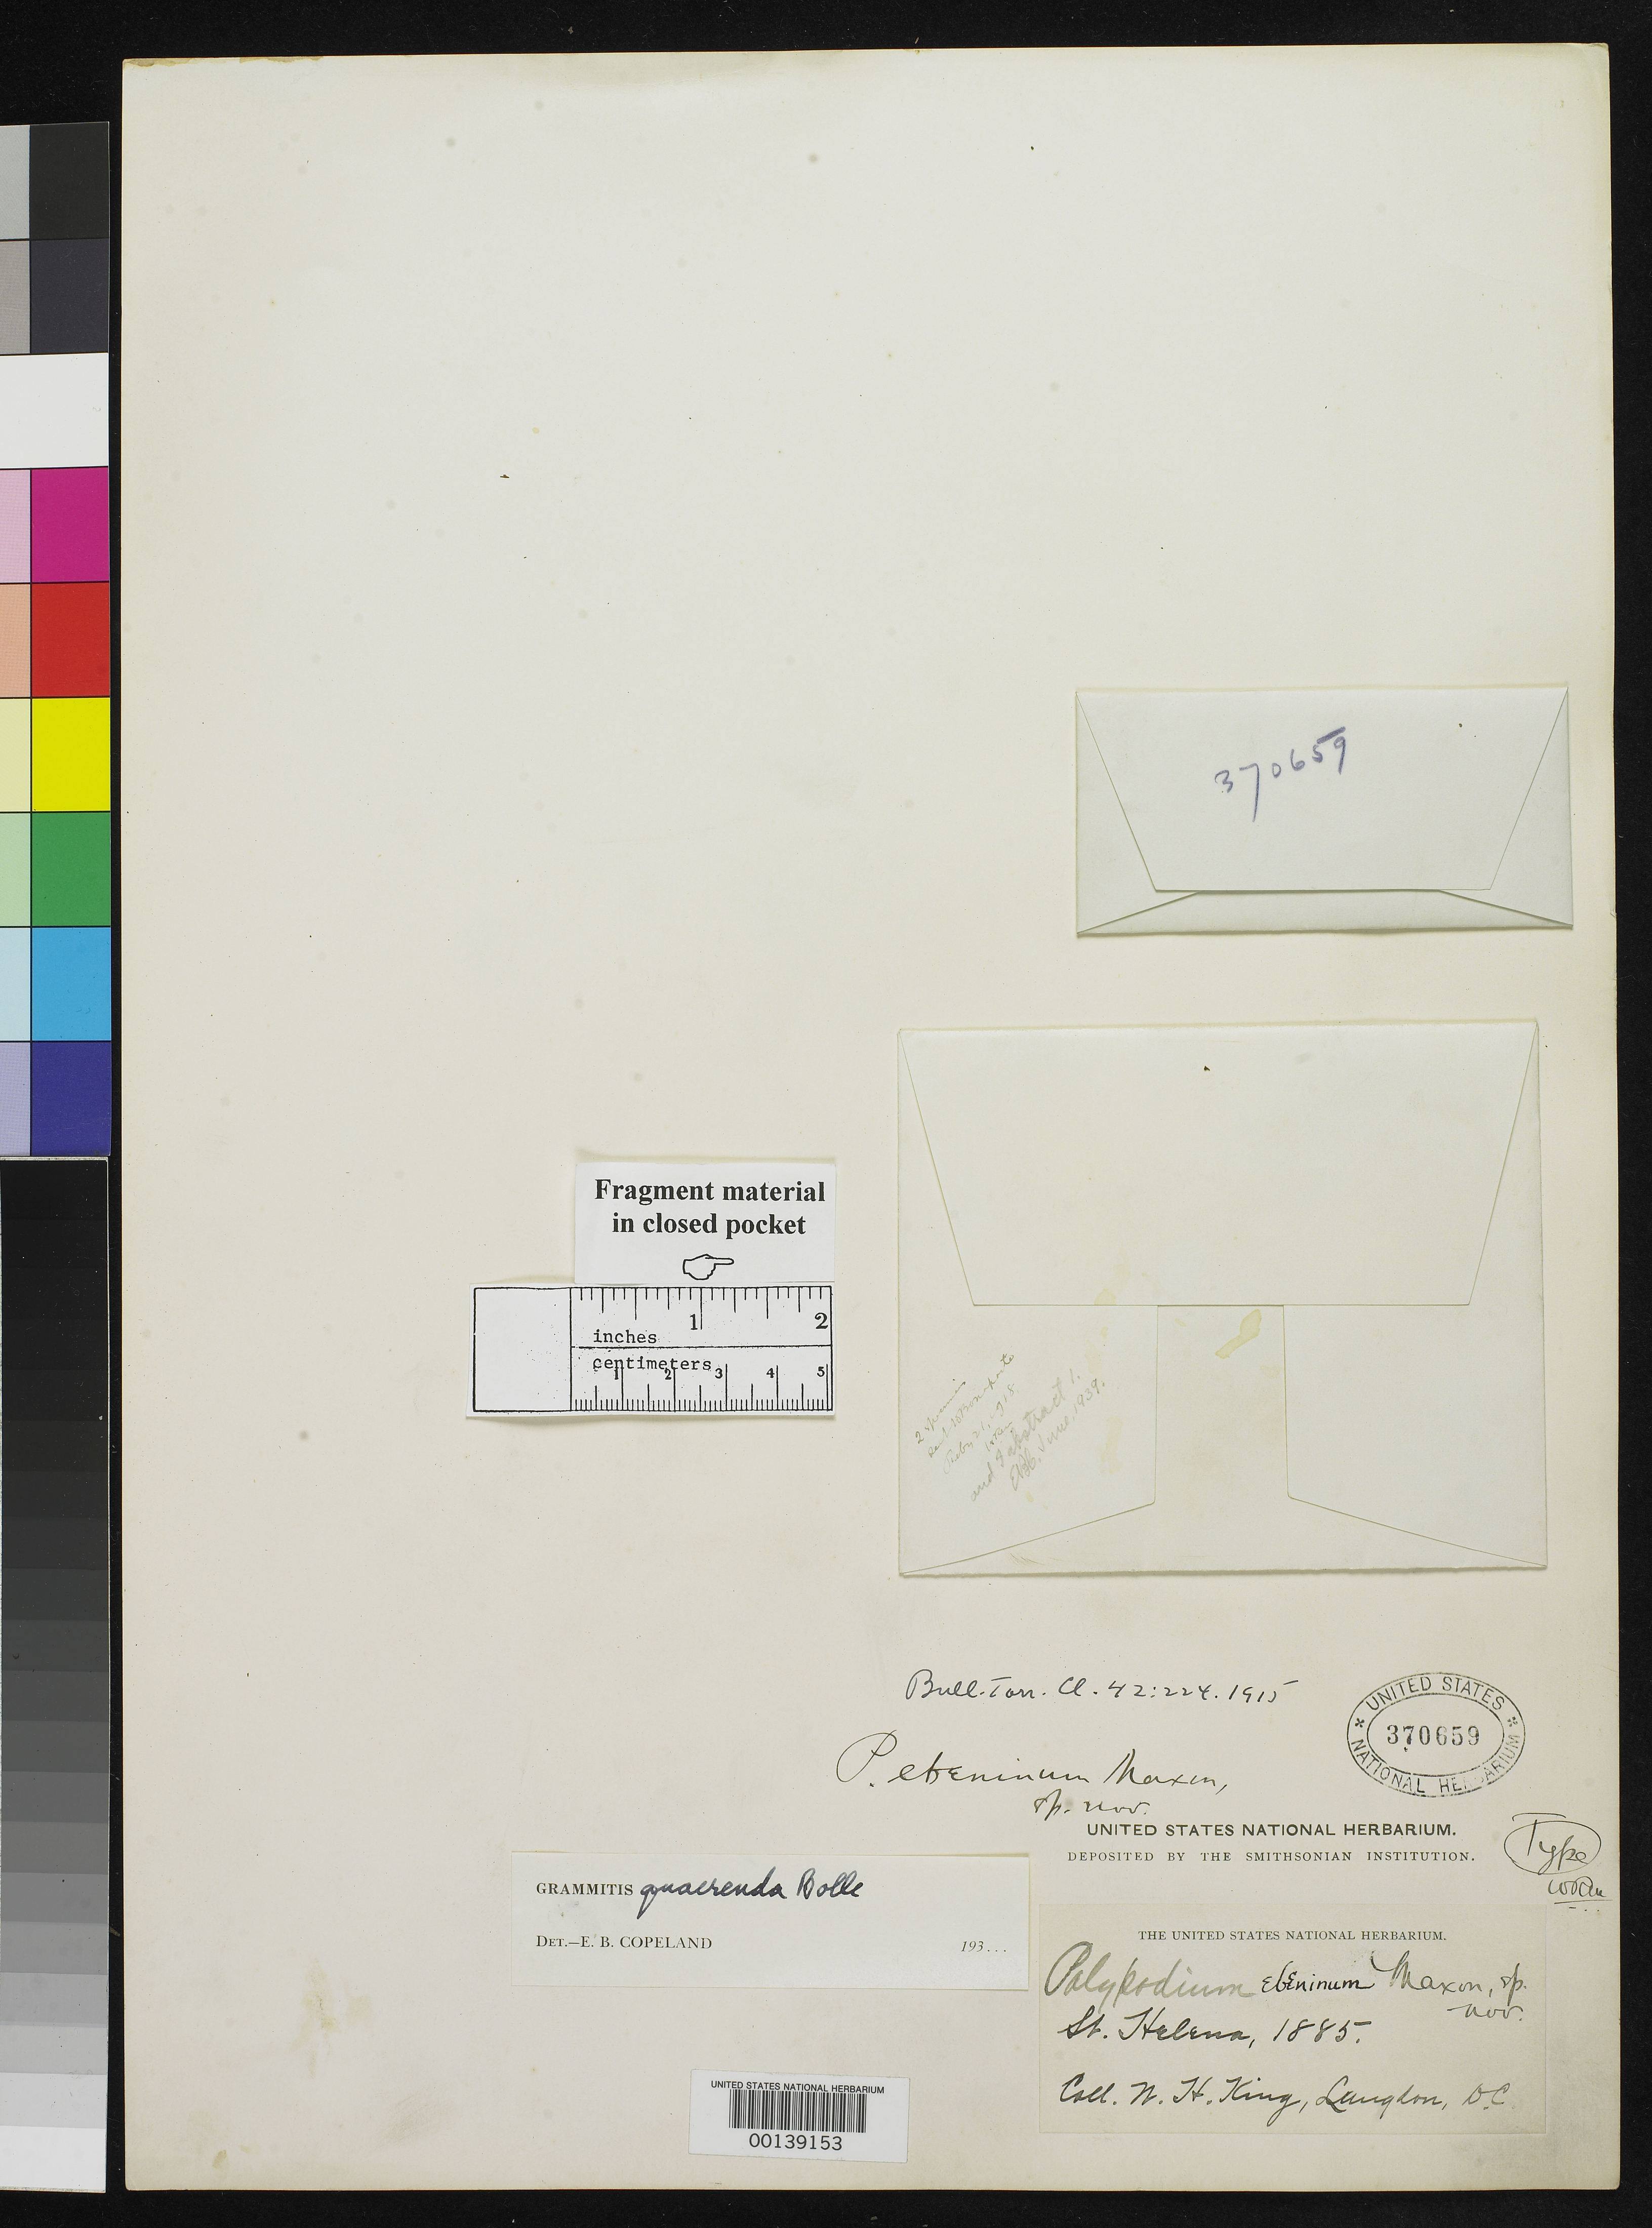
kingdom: Plantae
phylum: Tracheophyta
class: Polypodiopsida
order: Polypodiales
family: Polypodiaceae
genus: Polypodium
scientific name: Polypodium ebeninum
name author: Maxon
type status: Holotype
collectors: W. H. King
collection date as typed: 1885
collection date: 1885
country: St. Helena Islands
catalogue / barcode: US 370659